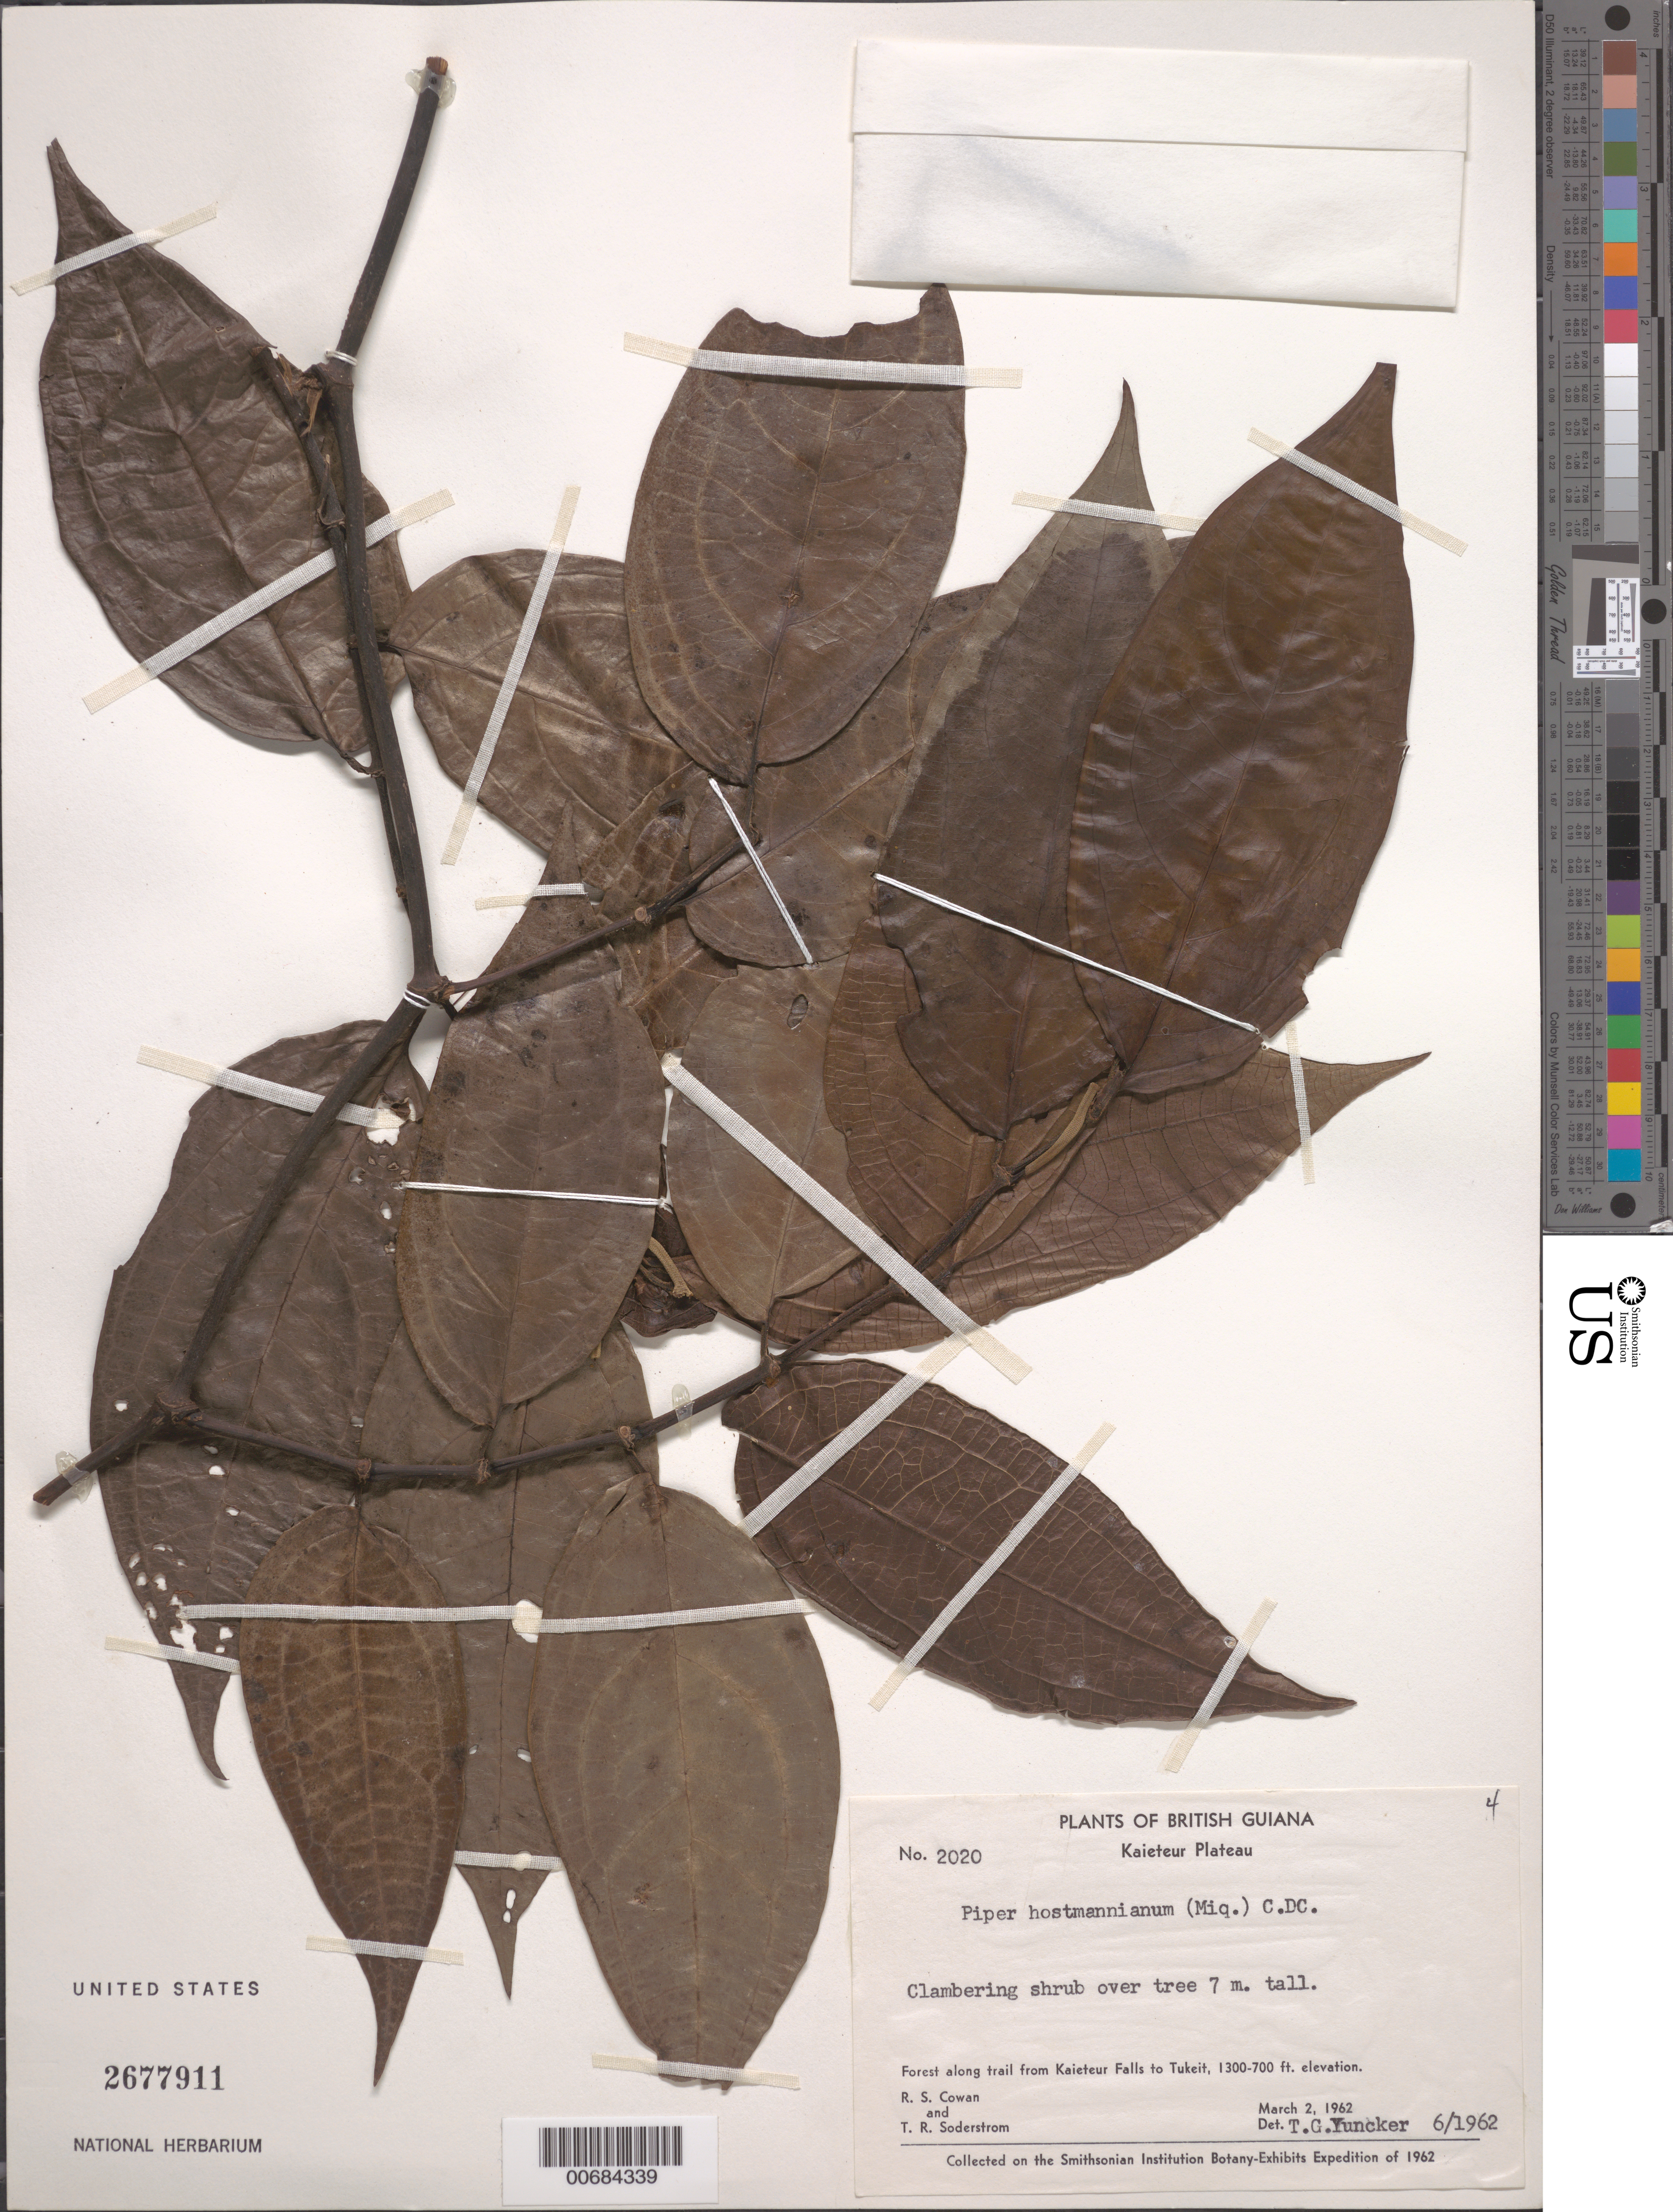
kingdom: Plantae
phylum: Tracheophyta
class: Magnoliopsida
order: Piperales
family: Piperaceae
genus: Piper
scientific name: Piper hostmannianum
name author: (Miq.) C. DC.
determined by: Yuncker, T. G.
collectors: R. S. Cowan & T. R. Soderstrom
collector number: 2020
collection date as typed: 2-Mar-62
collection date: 1962-03-02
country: Guyana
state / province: Potaro-Siparuni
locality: Kaieteur Plateau, trail from Kaieteur Plateau to Tukeit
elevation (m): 213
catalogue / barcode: US 2677911